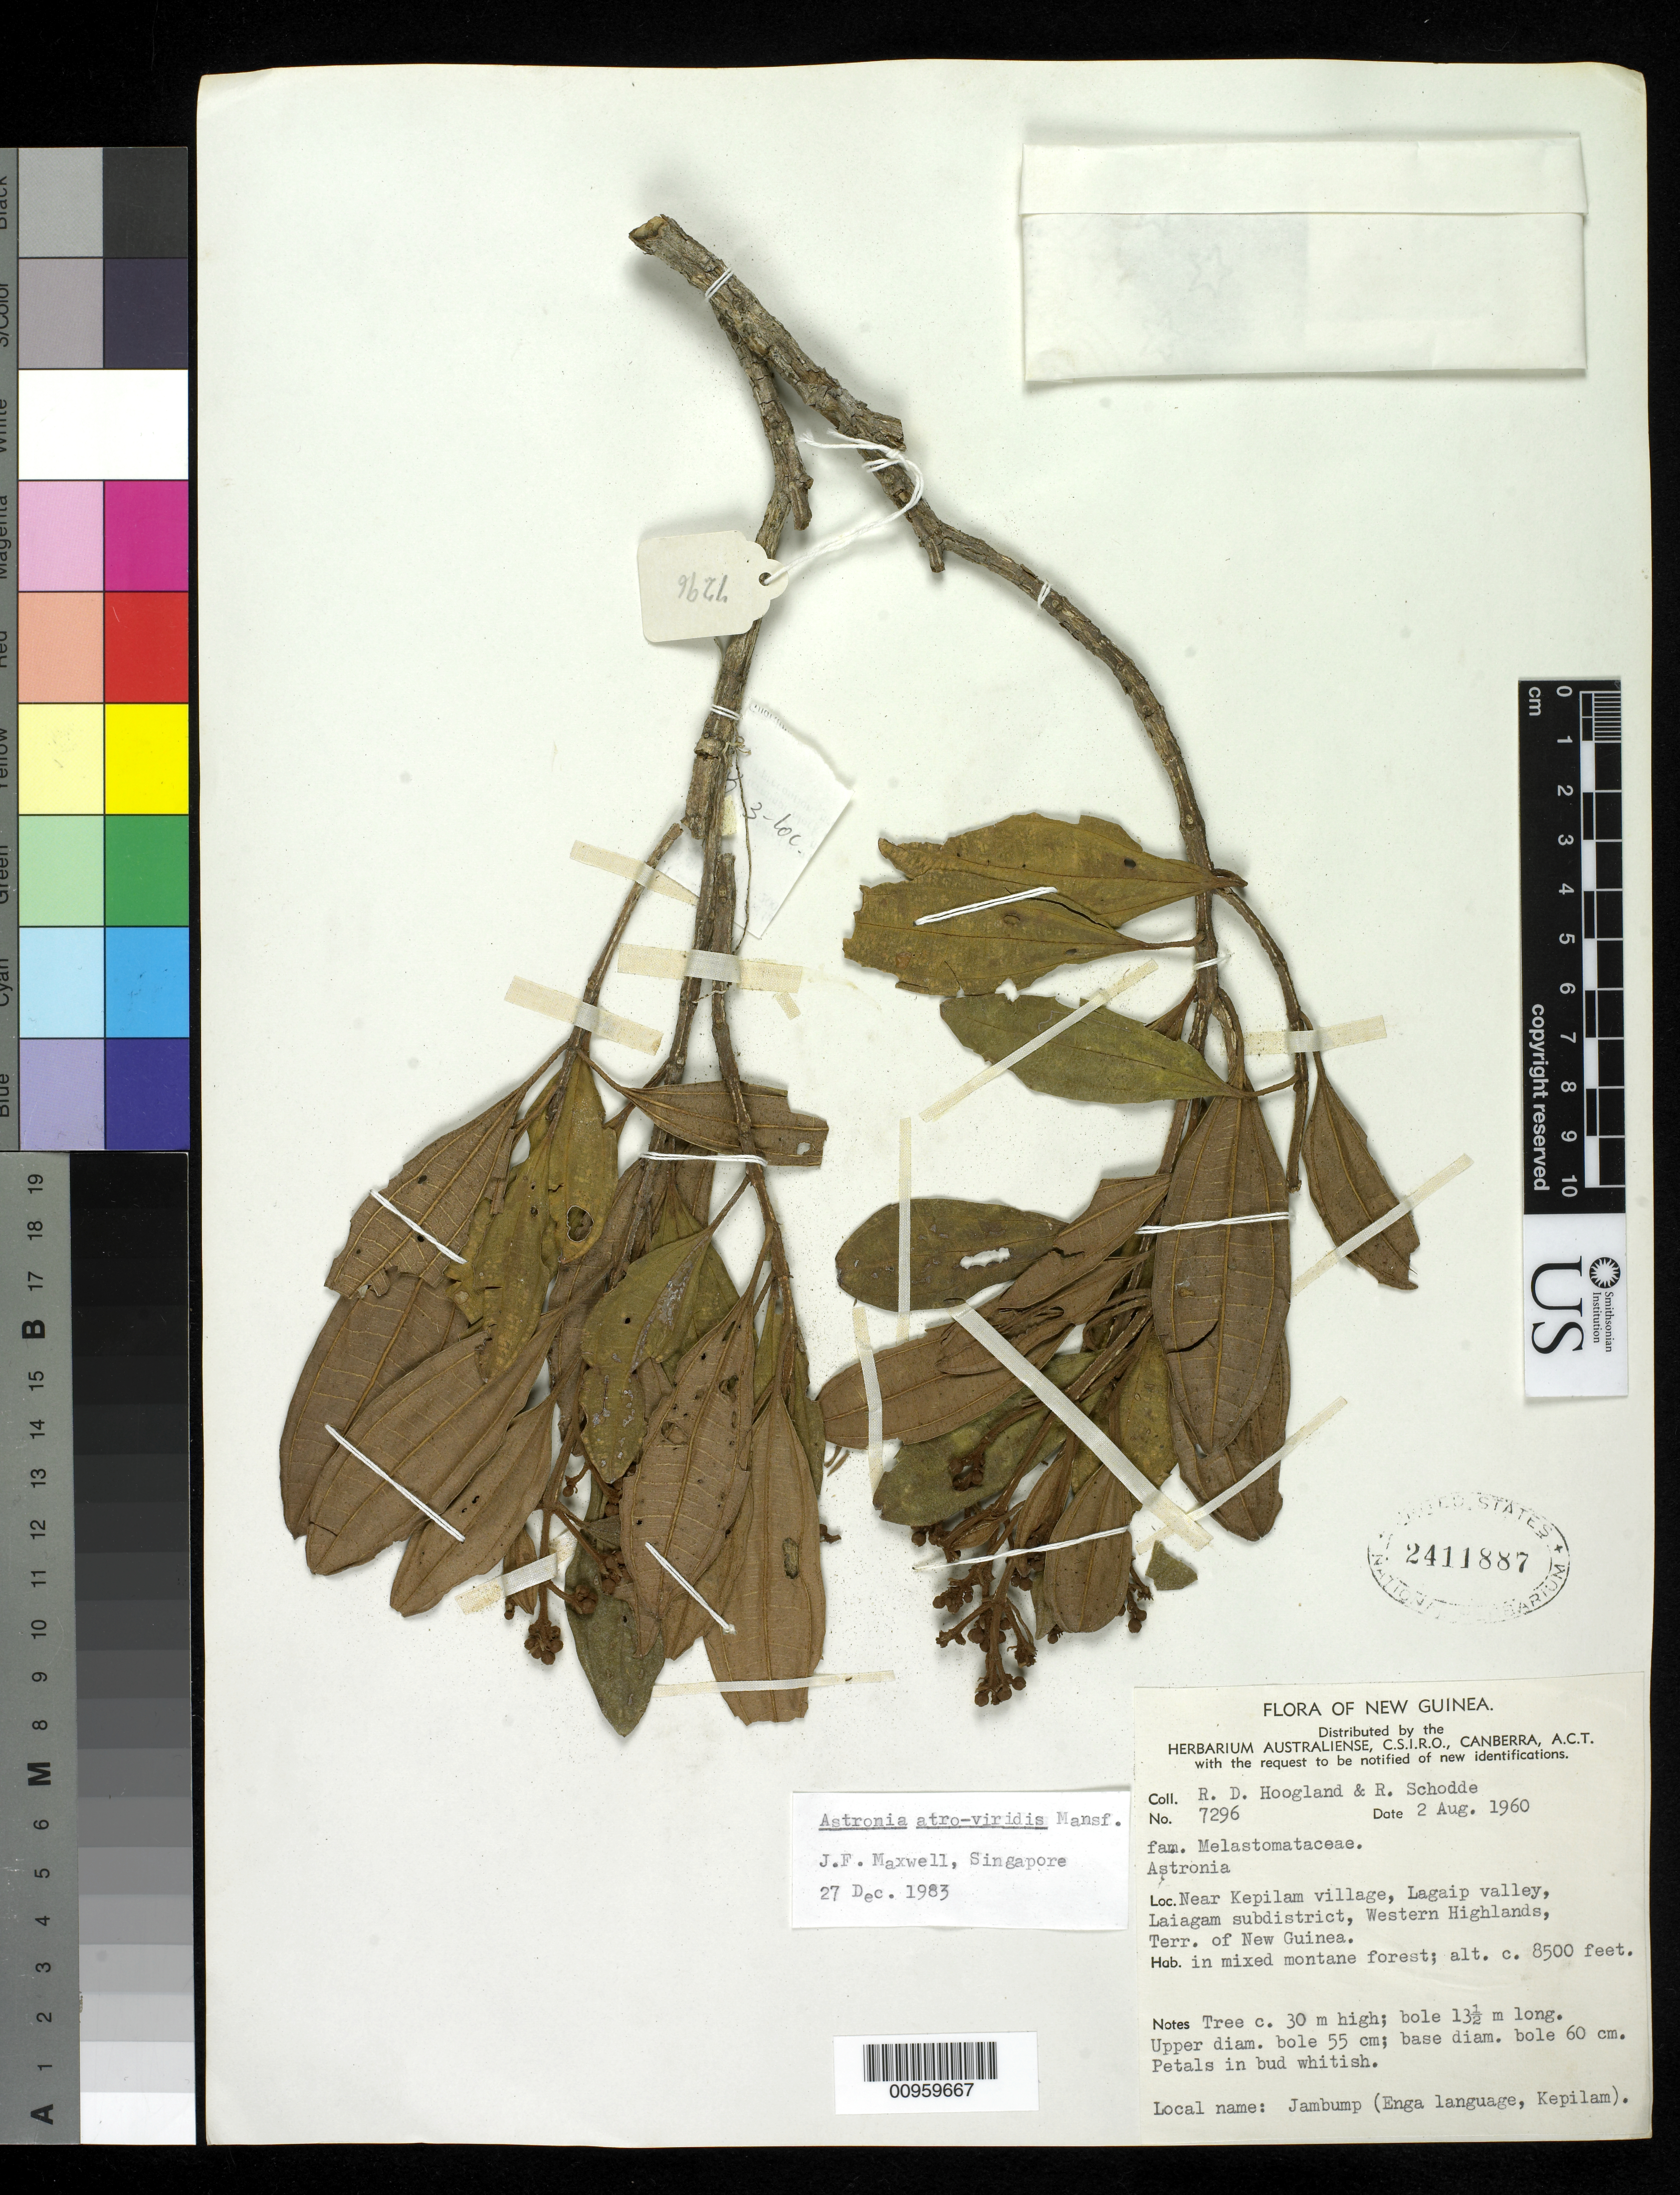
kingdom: Plantae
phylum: Tracheophyta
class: Magnoliopsida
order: Myrtales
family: Melastomataceae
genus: Astronia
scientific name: Astronia astro-viridis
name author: Kosterm.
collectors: R. D. Hoogland & R. Schodde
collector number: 7296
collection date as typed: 02 Aug 1960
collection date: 1960-08-02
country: Papua New Guinea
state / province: Western Highlands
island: New Guinea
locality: Near Kepilam village, Lagaip valley, Laiagam subdistrict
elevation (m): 2591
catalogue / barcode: US 2411887